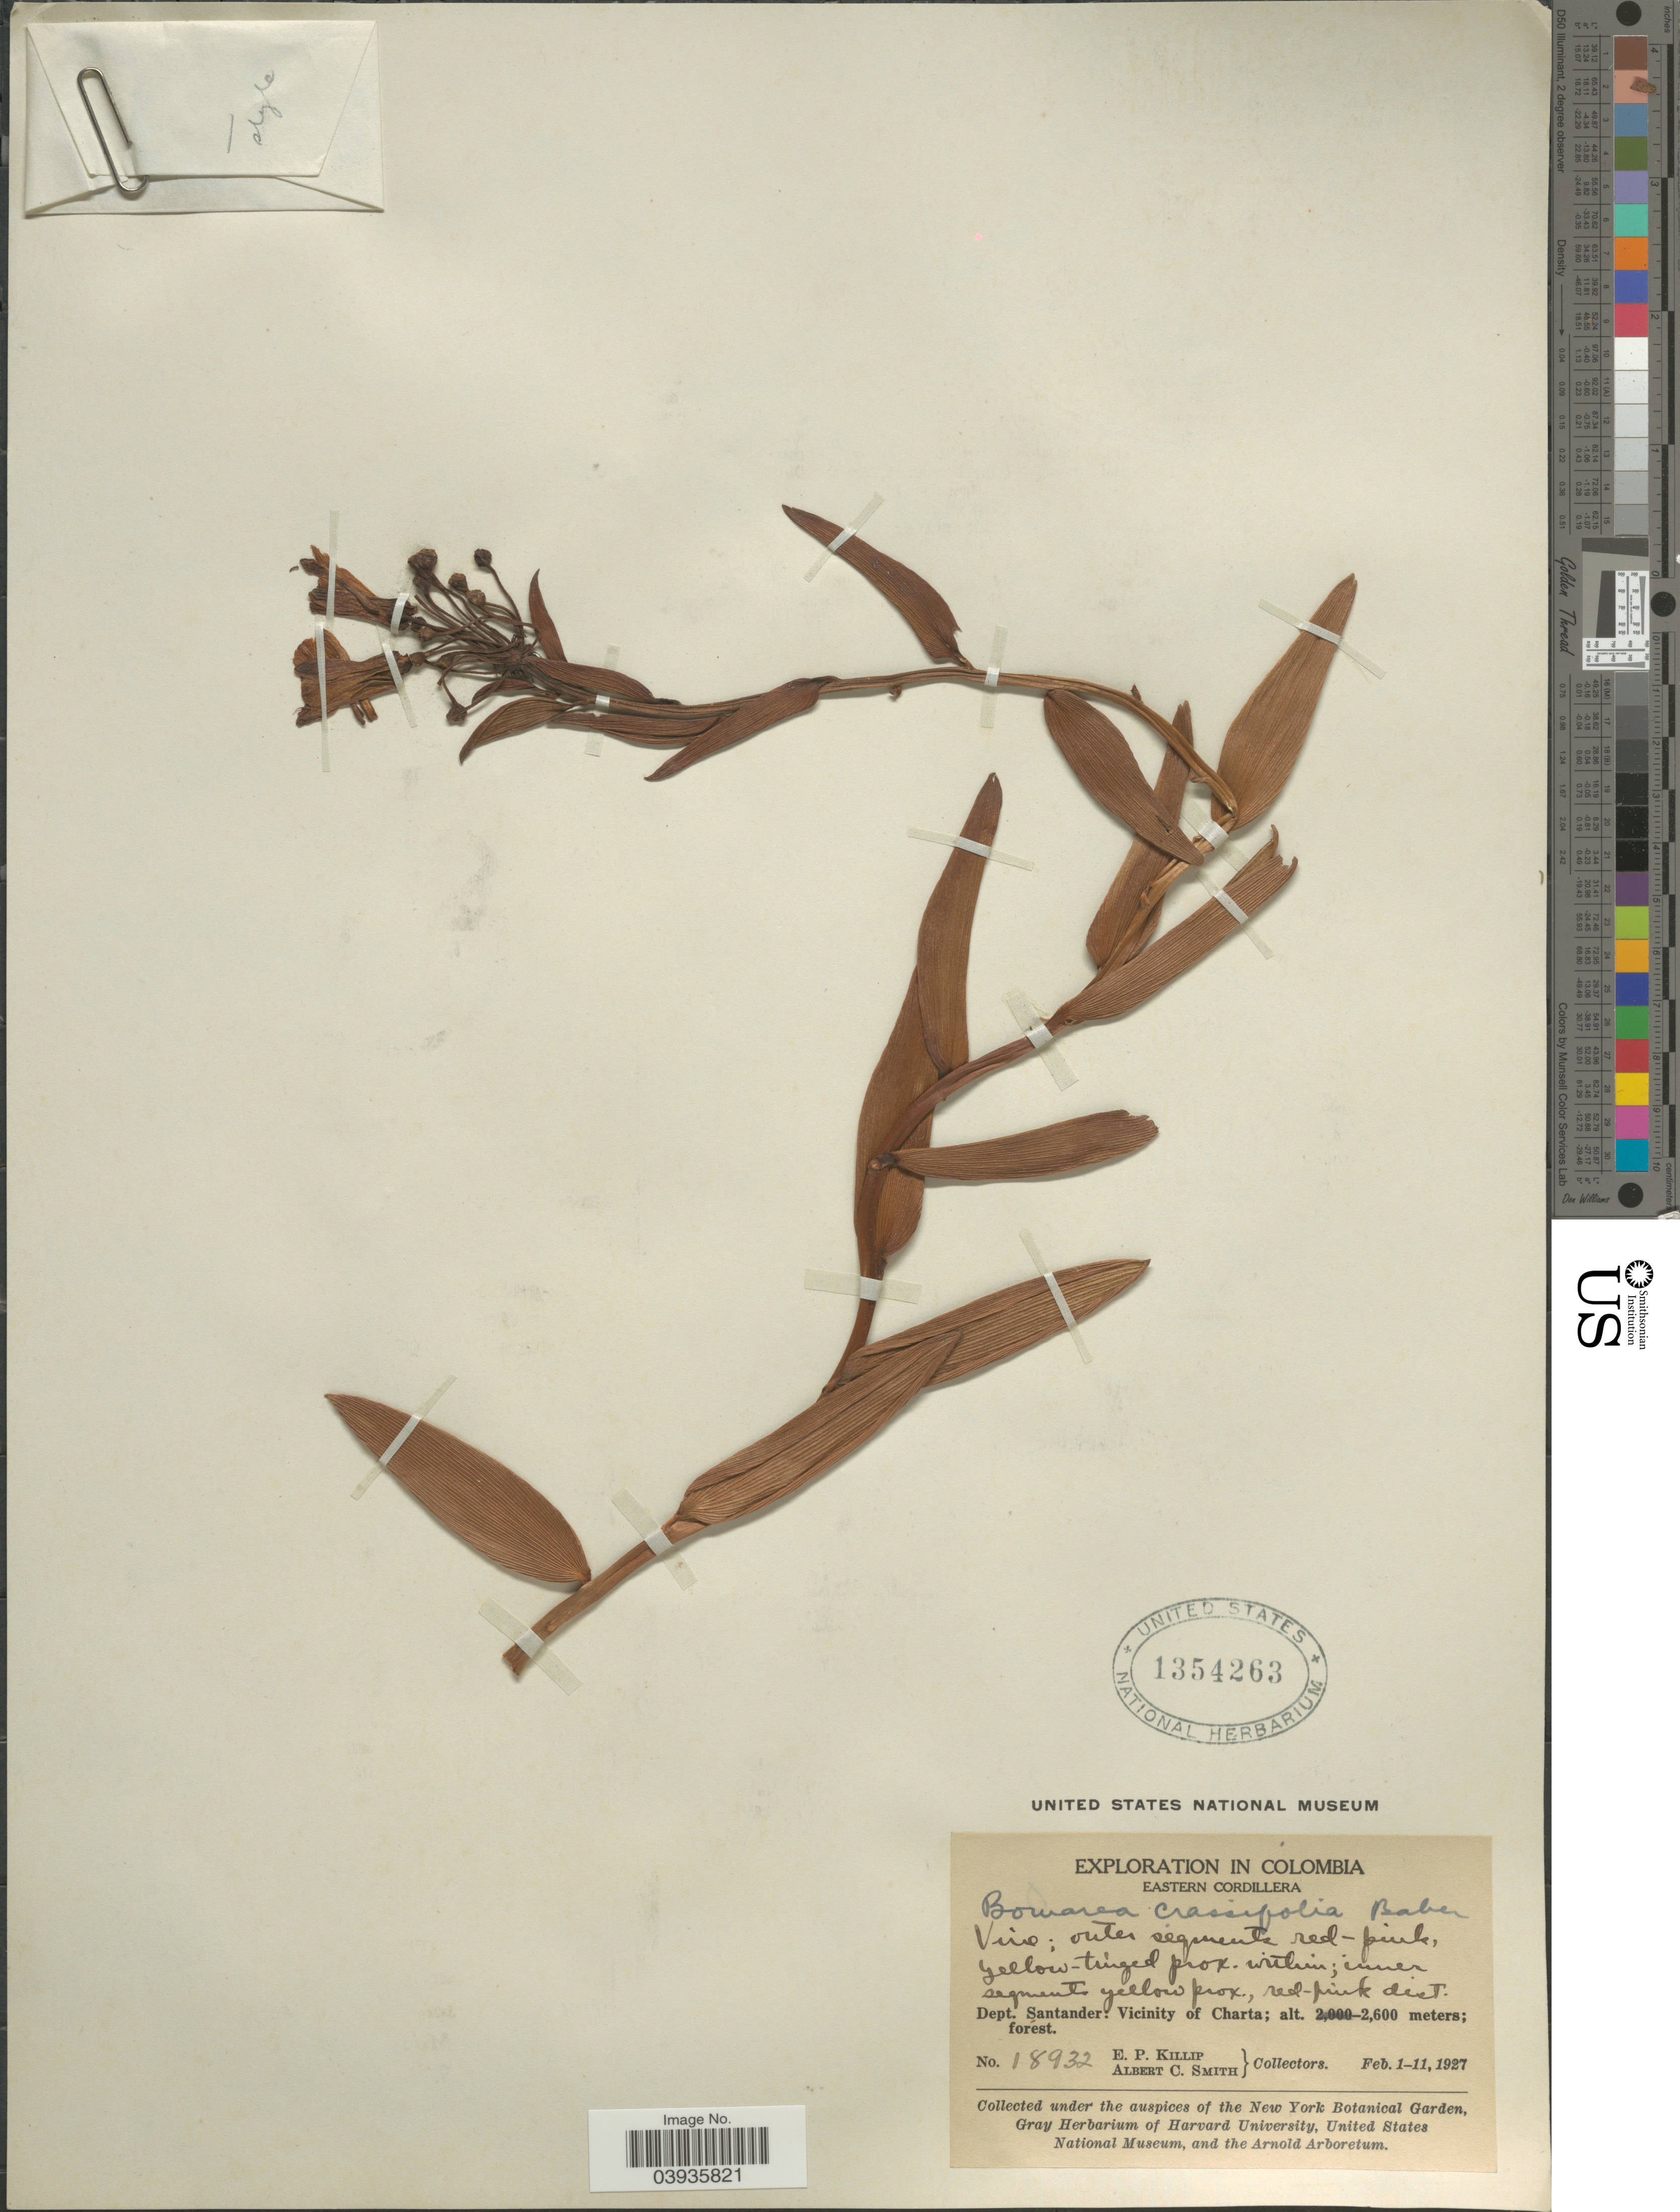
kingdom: Plantae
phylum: Tracheophyta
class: Liliopsida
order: Liliales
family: Alstroemeriaceae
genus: Bomarea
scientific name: Bomarea crassifolia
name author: Baker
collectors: E. P. Killip & A. C. Smith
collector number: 18932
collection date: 1927-02-01/1927-02-11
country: Colombia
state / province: Santander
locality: Eastern Cordillera. Dept. Santander: Vicinity of Charta.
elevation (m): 2600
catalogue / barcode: US 1354263